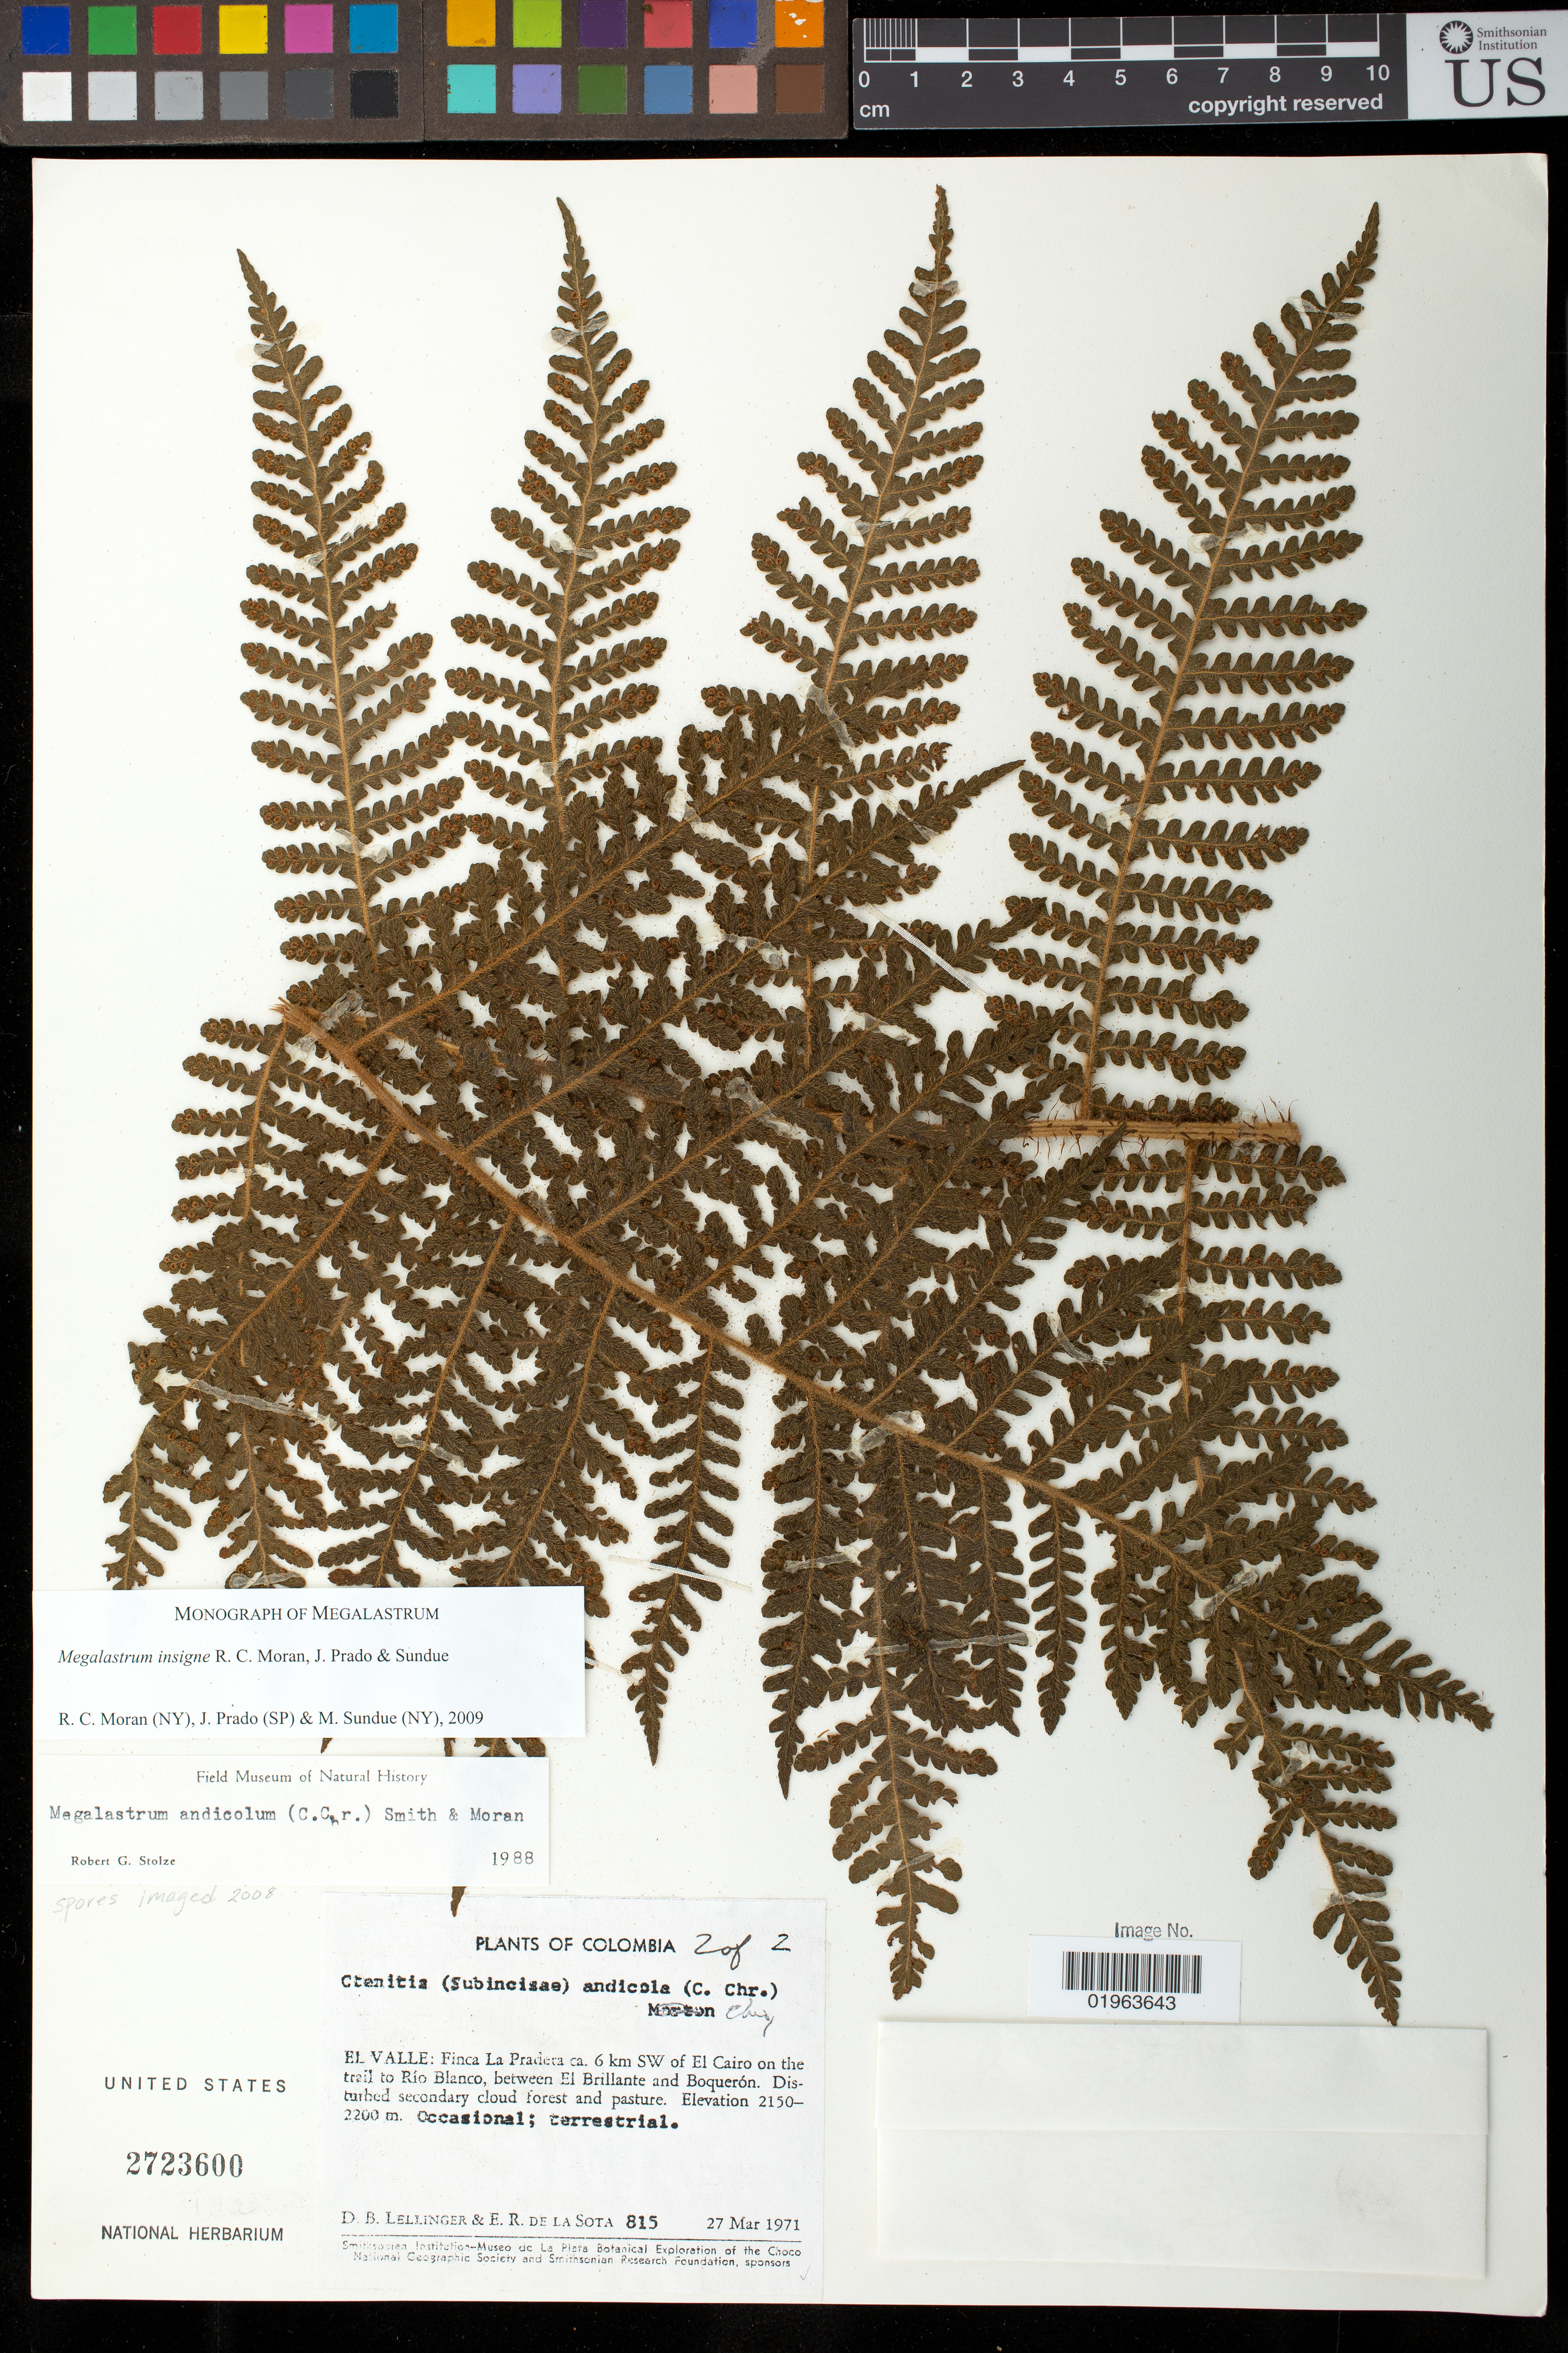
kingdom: Plantae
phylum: Tracheophyta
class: Polypodiopsida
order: Polypodiales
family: Dryopteridaceae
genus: Megalastrum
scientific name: Megalastrum insigne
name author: R.C. Moran et al.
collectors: D. B. Lellinger & E. R. de la Sota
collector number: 815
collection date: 1971-03-27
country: Colombia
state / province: Valle del Cauca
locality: El Valle: Finca La Pradera ca. 6 km SW of El Cairo on the trail to Río Blanco, between El Brillante and Boqueron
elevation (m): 2150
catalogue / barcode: US 2723600